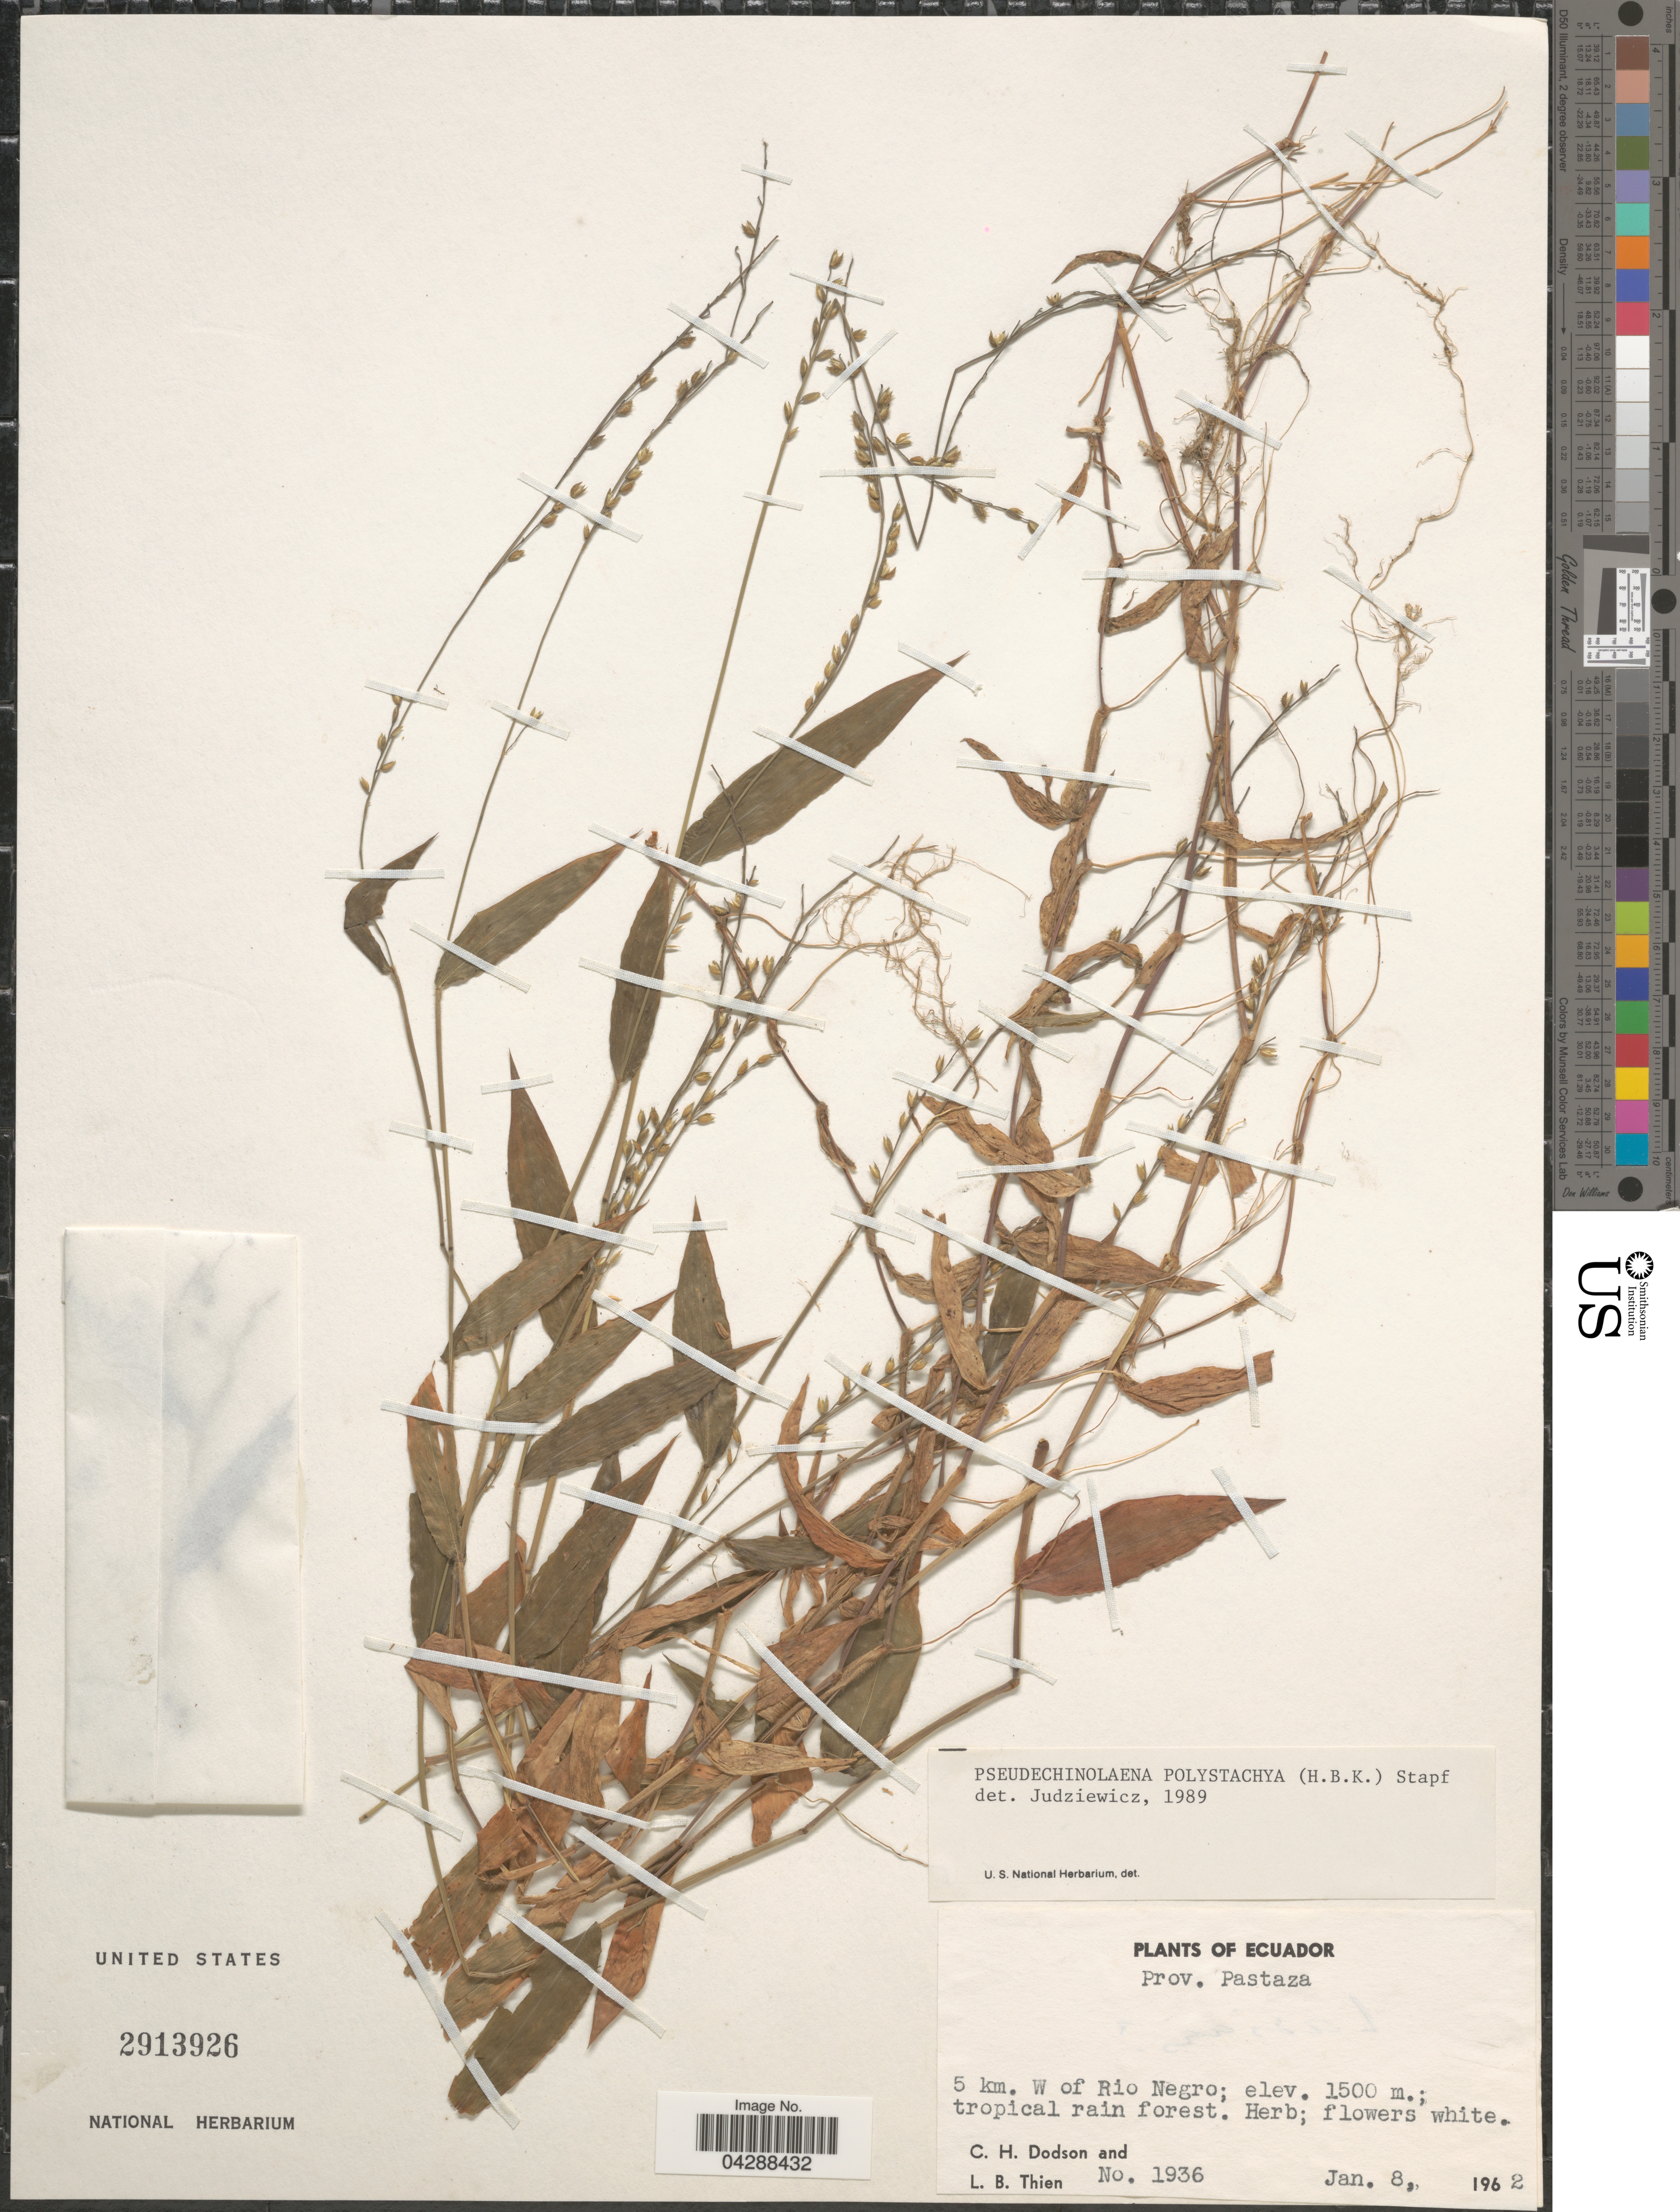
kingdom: Plantae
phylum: Tracheophyta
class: Liliopsida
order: Poales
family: Poaceae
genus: Pseudechinolaena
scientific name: Pseudechinolaena polystachya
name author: (Kunth) Stapf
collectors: C. H. Dodson & L. Thien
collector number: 1936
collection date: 1962-01-08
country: Ecuador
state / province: Pastaza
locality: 5 km. W of Rio Negro.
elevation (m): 1500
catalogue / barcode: US 2913926